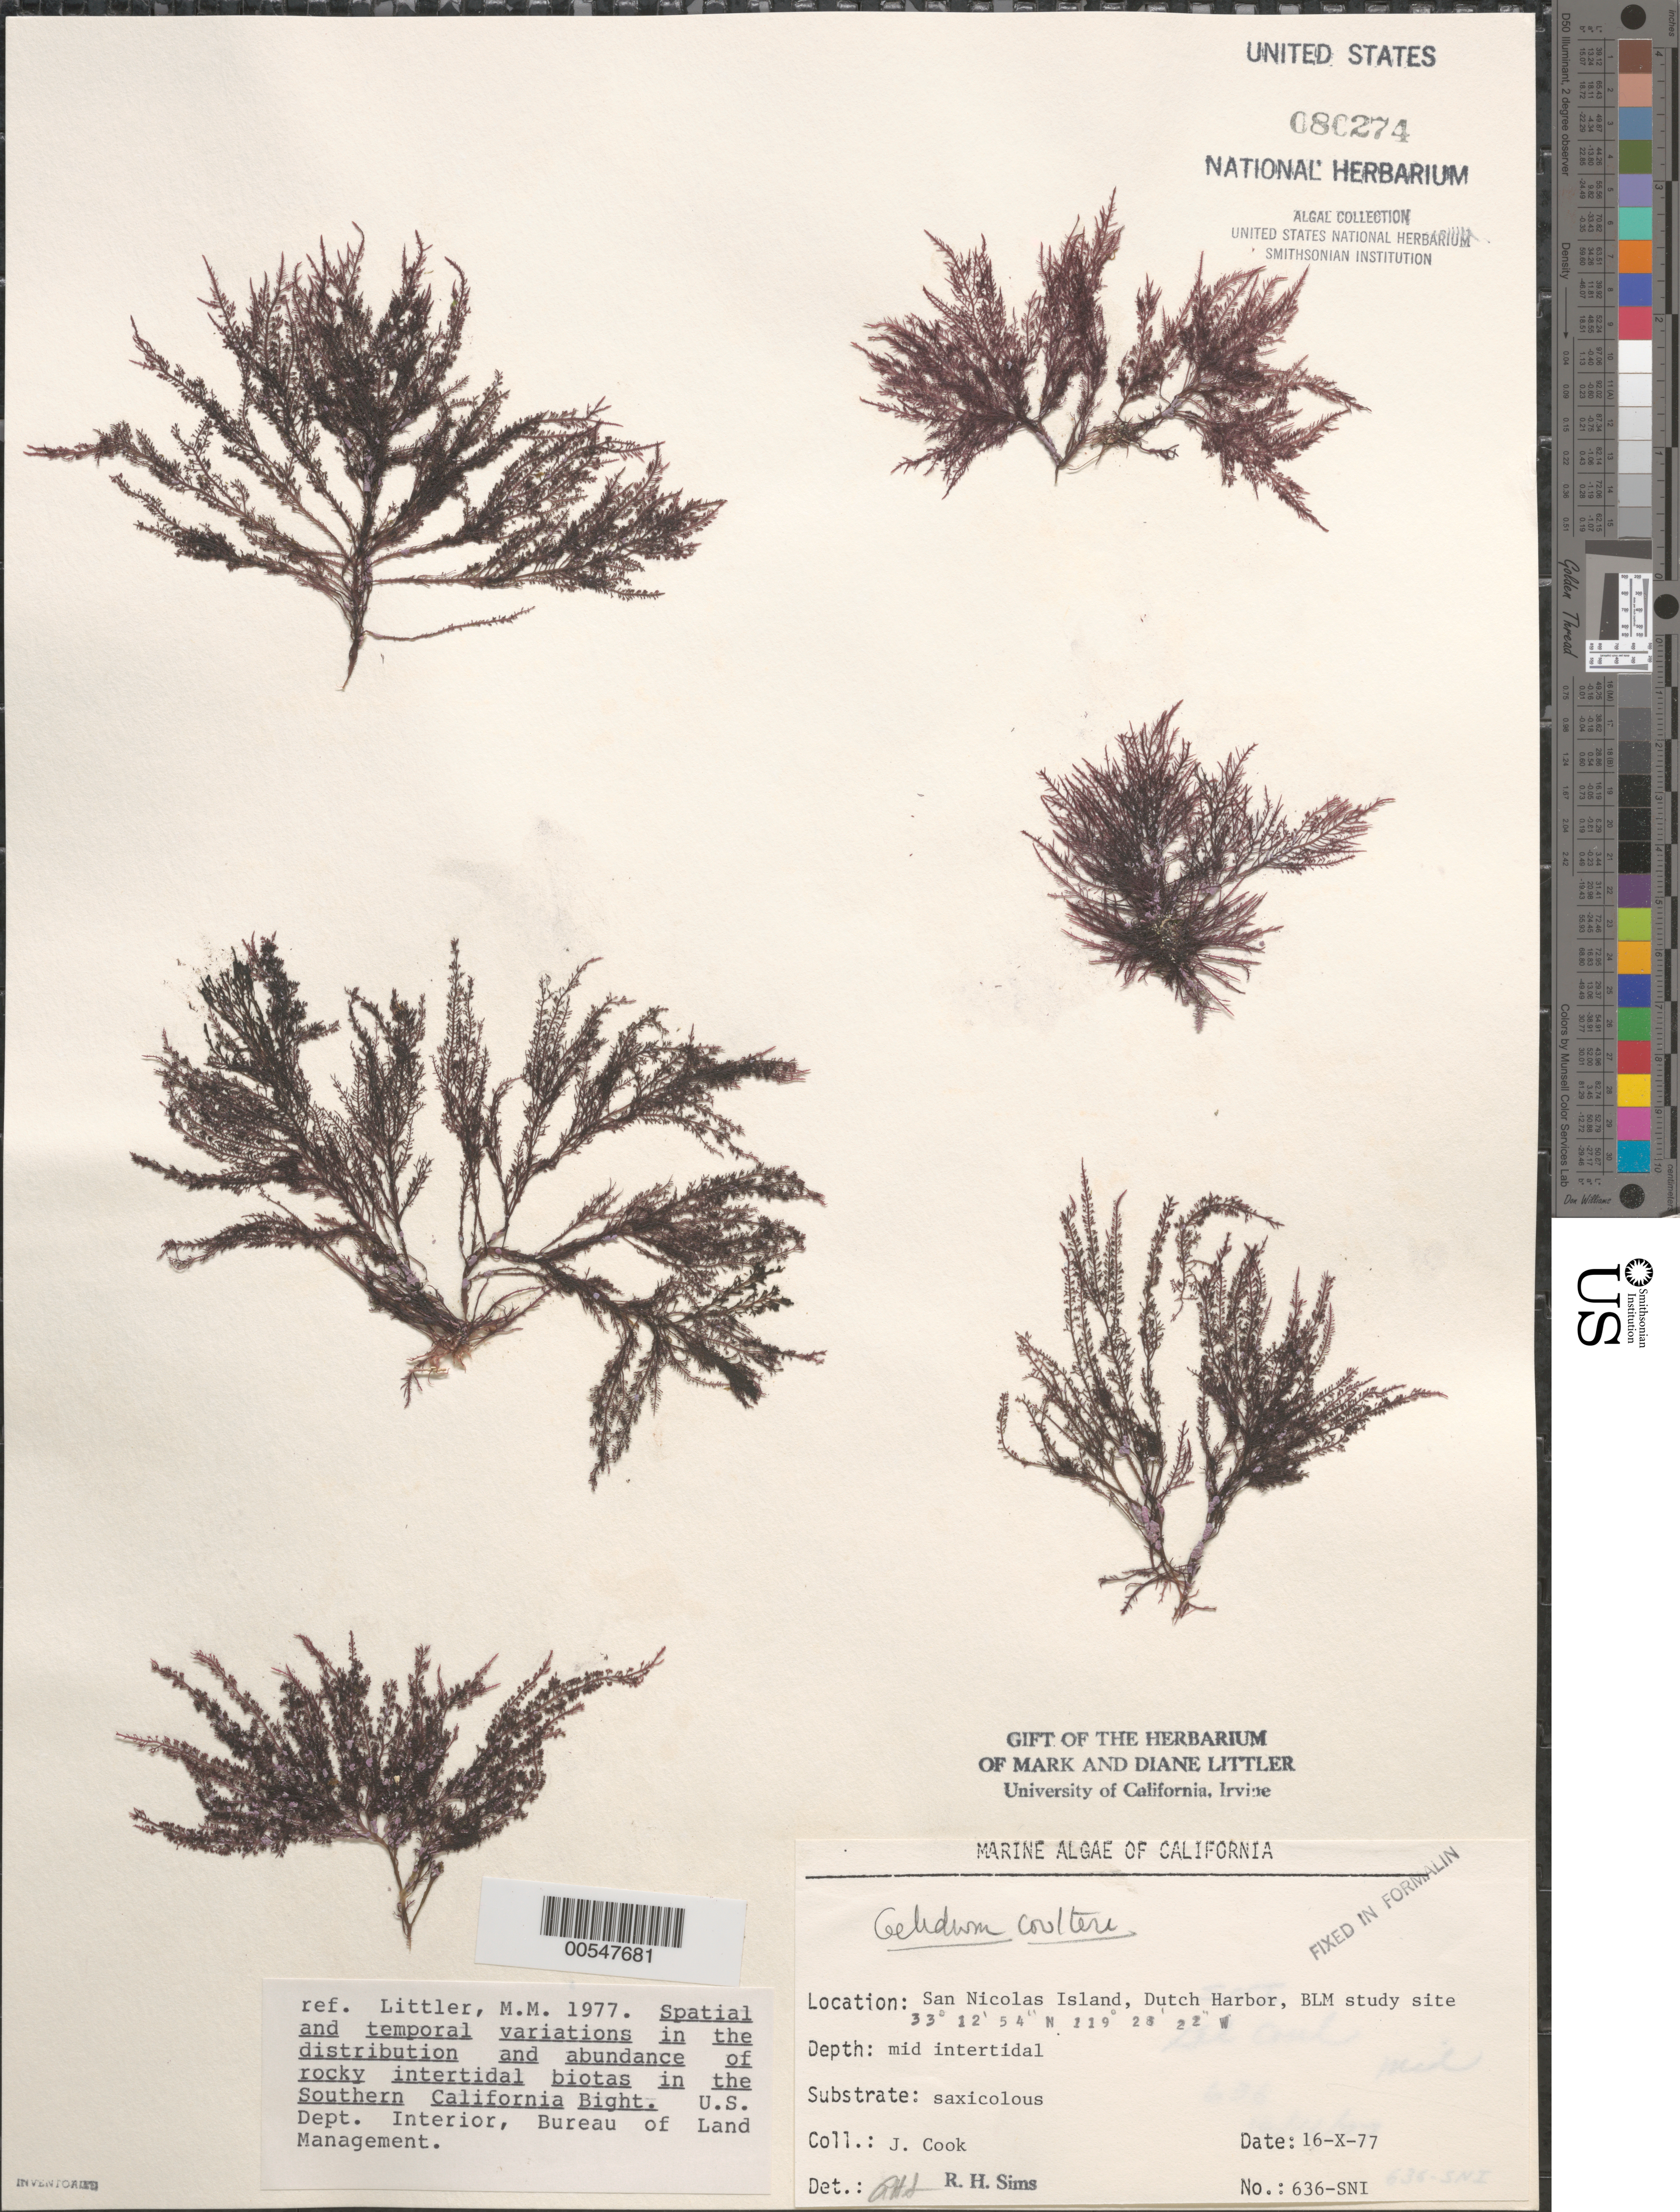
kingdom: Plantae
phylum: Rhodophyta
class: Florideophyceae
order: Gelidiales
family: Gelidiaceae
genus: Gelidium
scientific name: Gelidium coulteri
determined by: Sims, Robert H.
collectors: J. Cook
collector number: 636-sni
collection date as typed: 16 Oct 1977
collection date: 1977-10-16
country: United States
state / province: California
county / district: Ventura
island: San Nicolas Island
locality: Dutch Harbor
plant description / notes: BLM-SOCALBIGHT Rocky Intertidal Survey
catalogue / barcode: US 80274